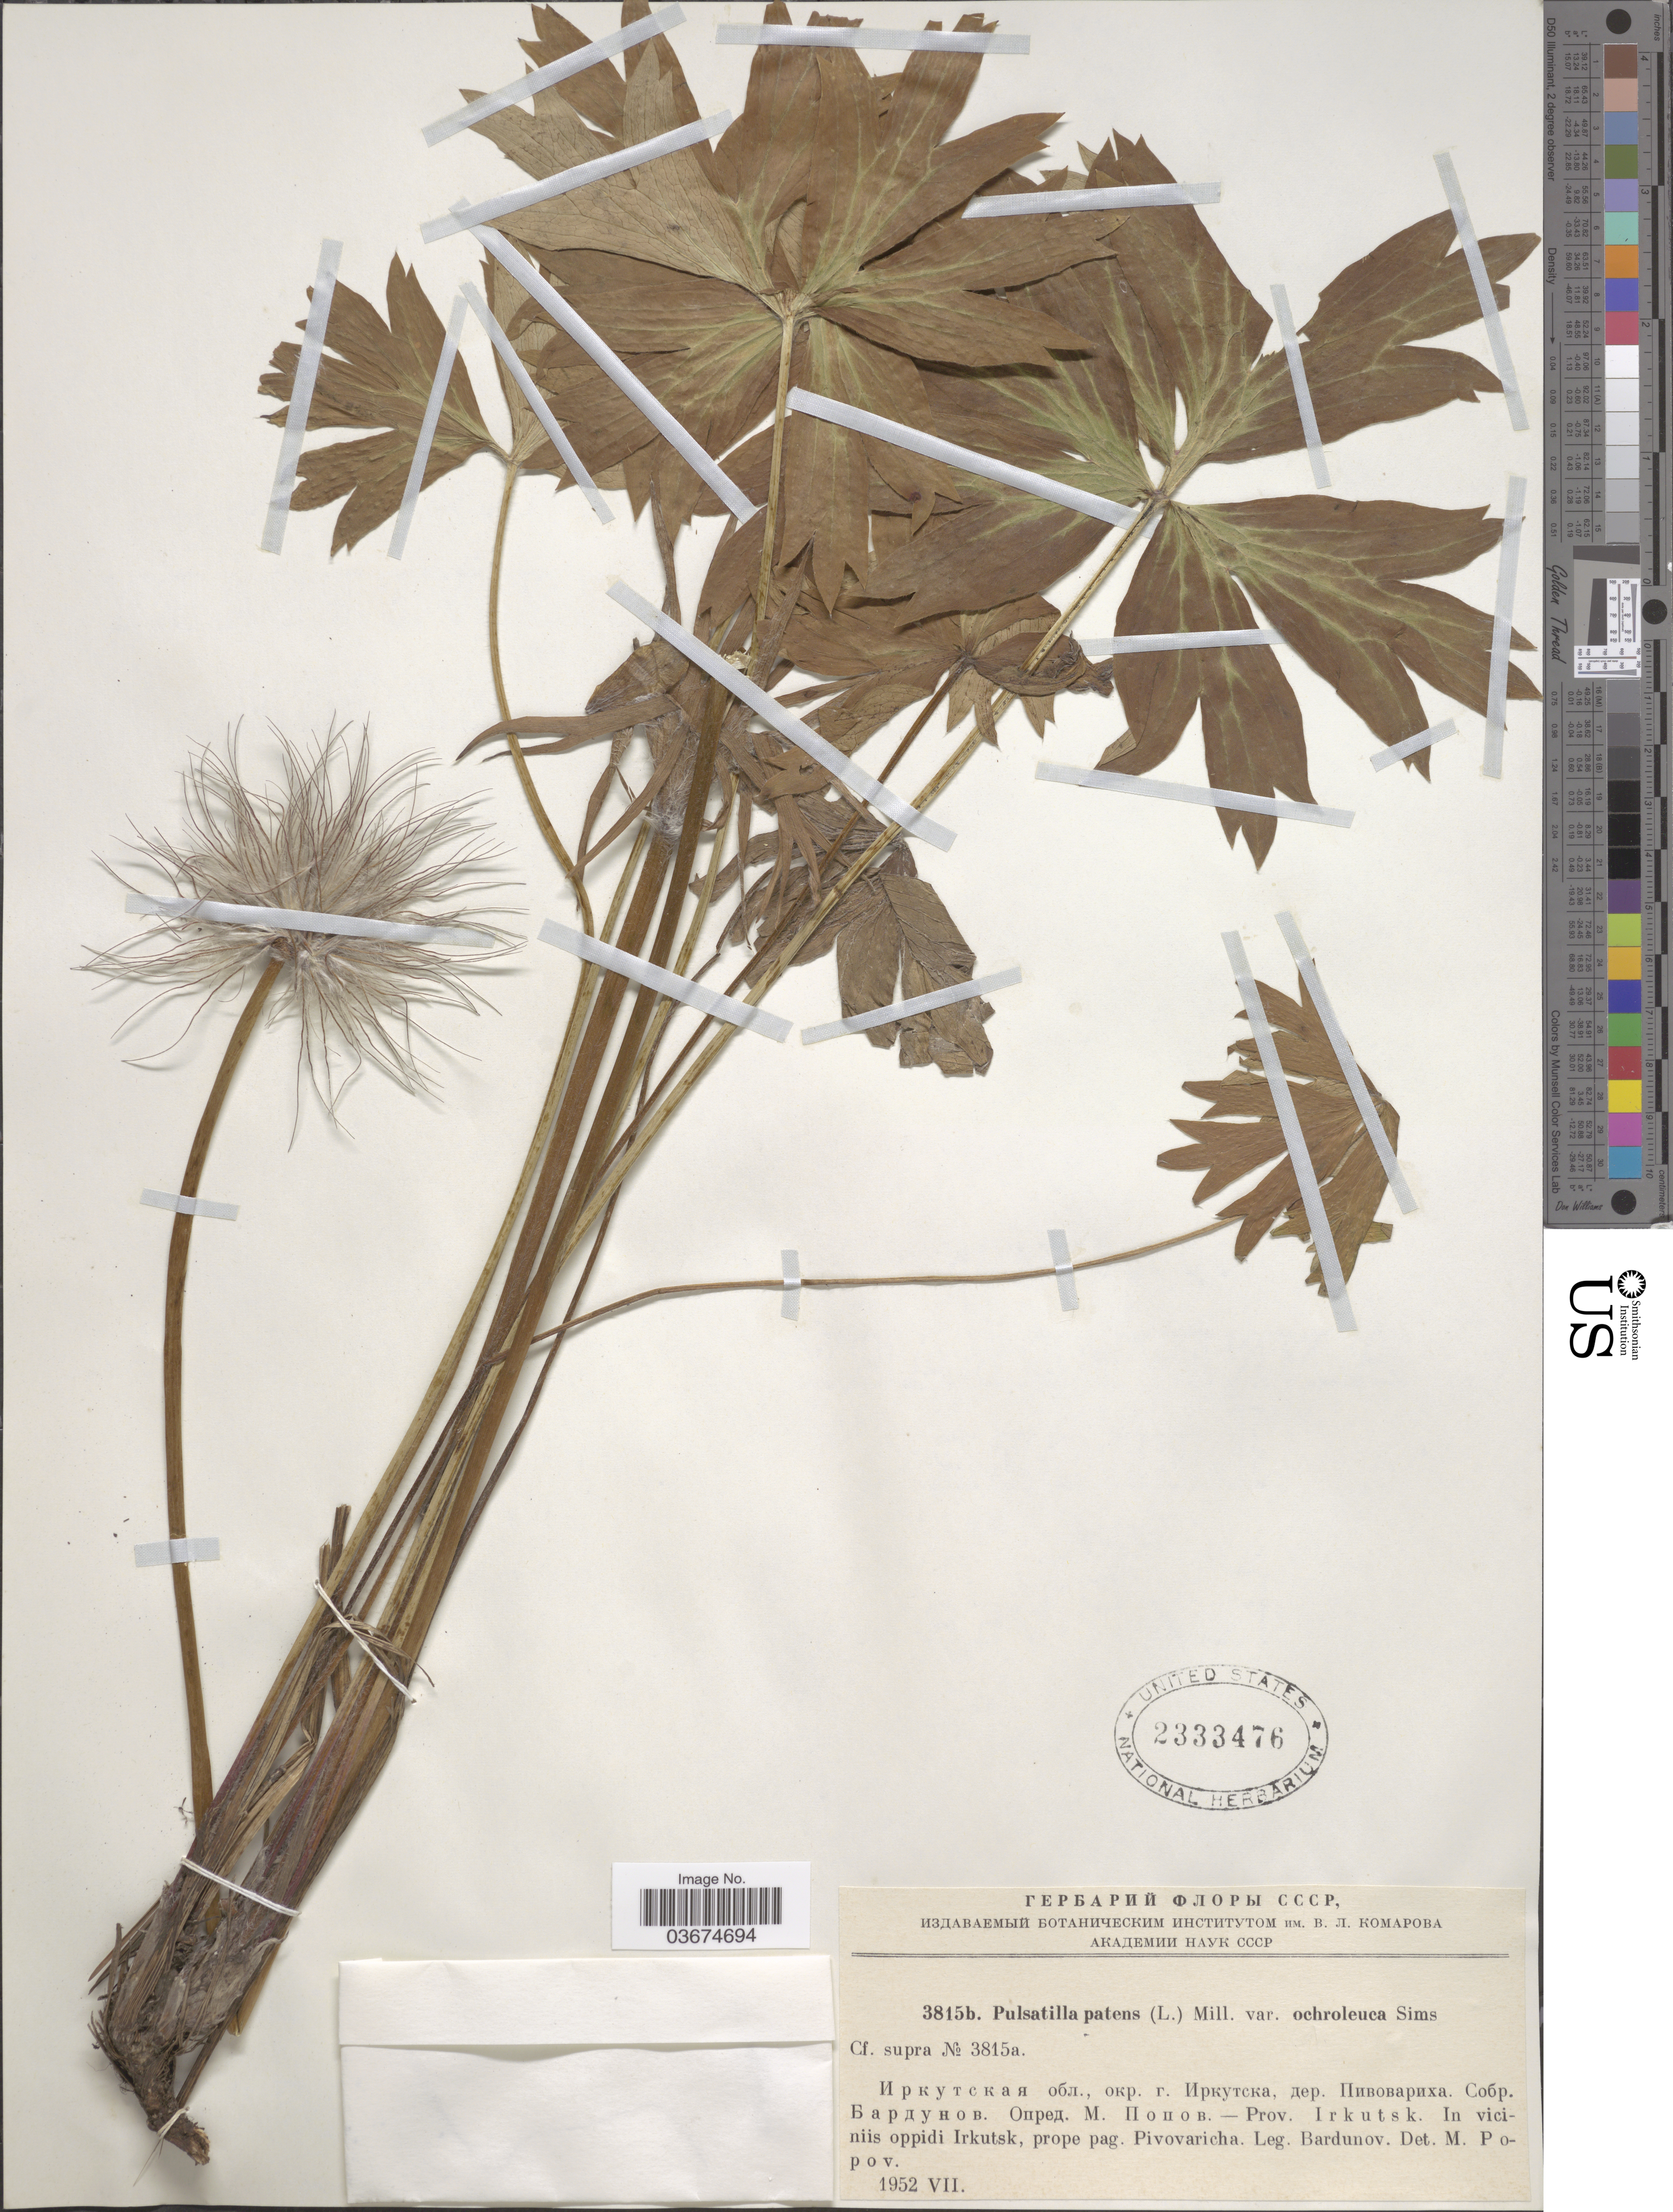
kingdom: Plantae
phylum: Tracheophyta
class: Magnoliopsida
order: Ranunculales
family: Ranunculaceae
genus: Pulsatilla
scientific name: Pulsatilla patens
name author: (L.) Mill.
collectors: Bardunov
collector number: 3815b.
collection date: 1952-07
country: Russian Federation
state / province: Irkutsk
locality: In viciniis oppidi Irkutsk, prope pag. Pivovaricha.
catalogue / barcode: US 2333476